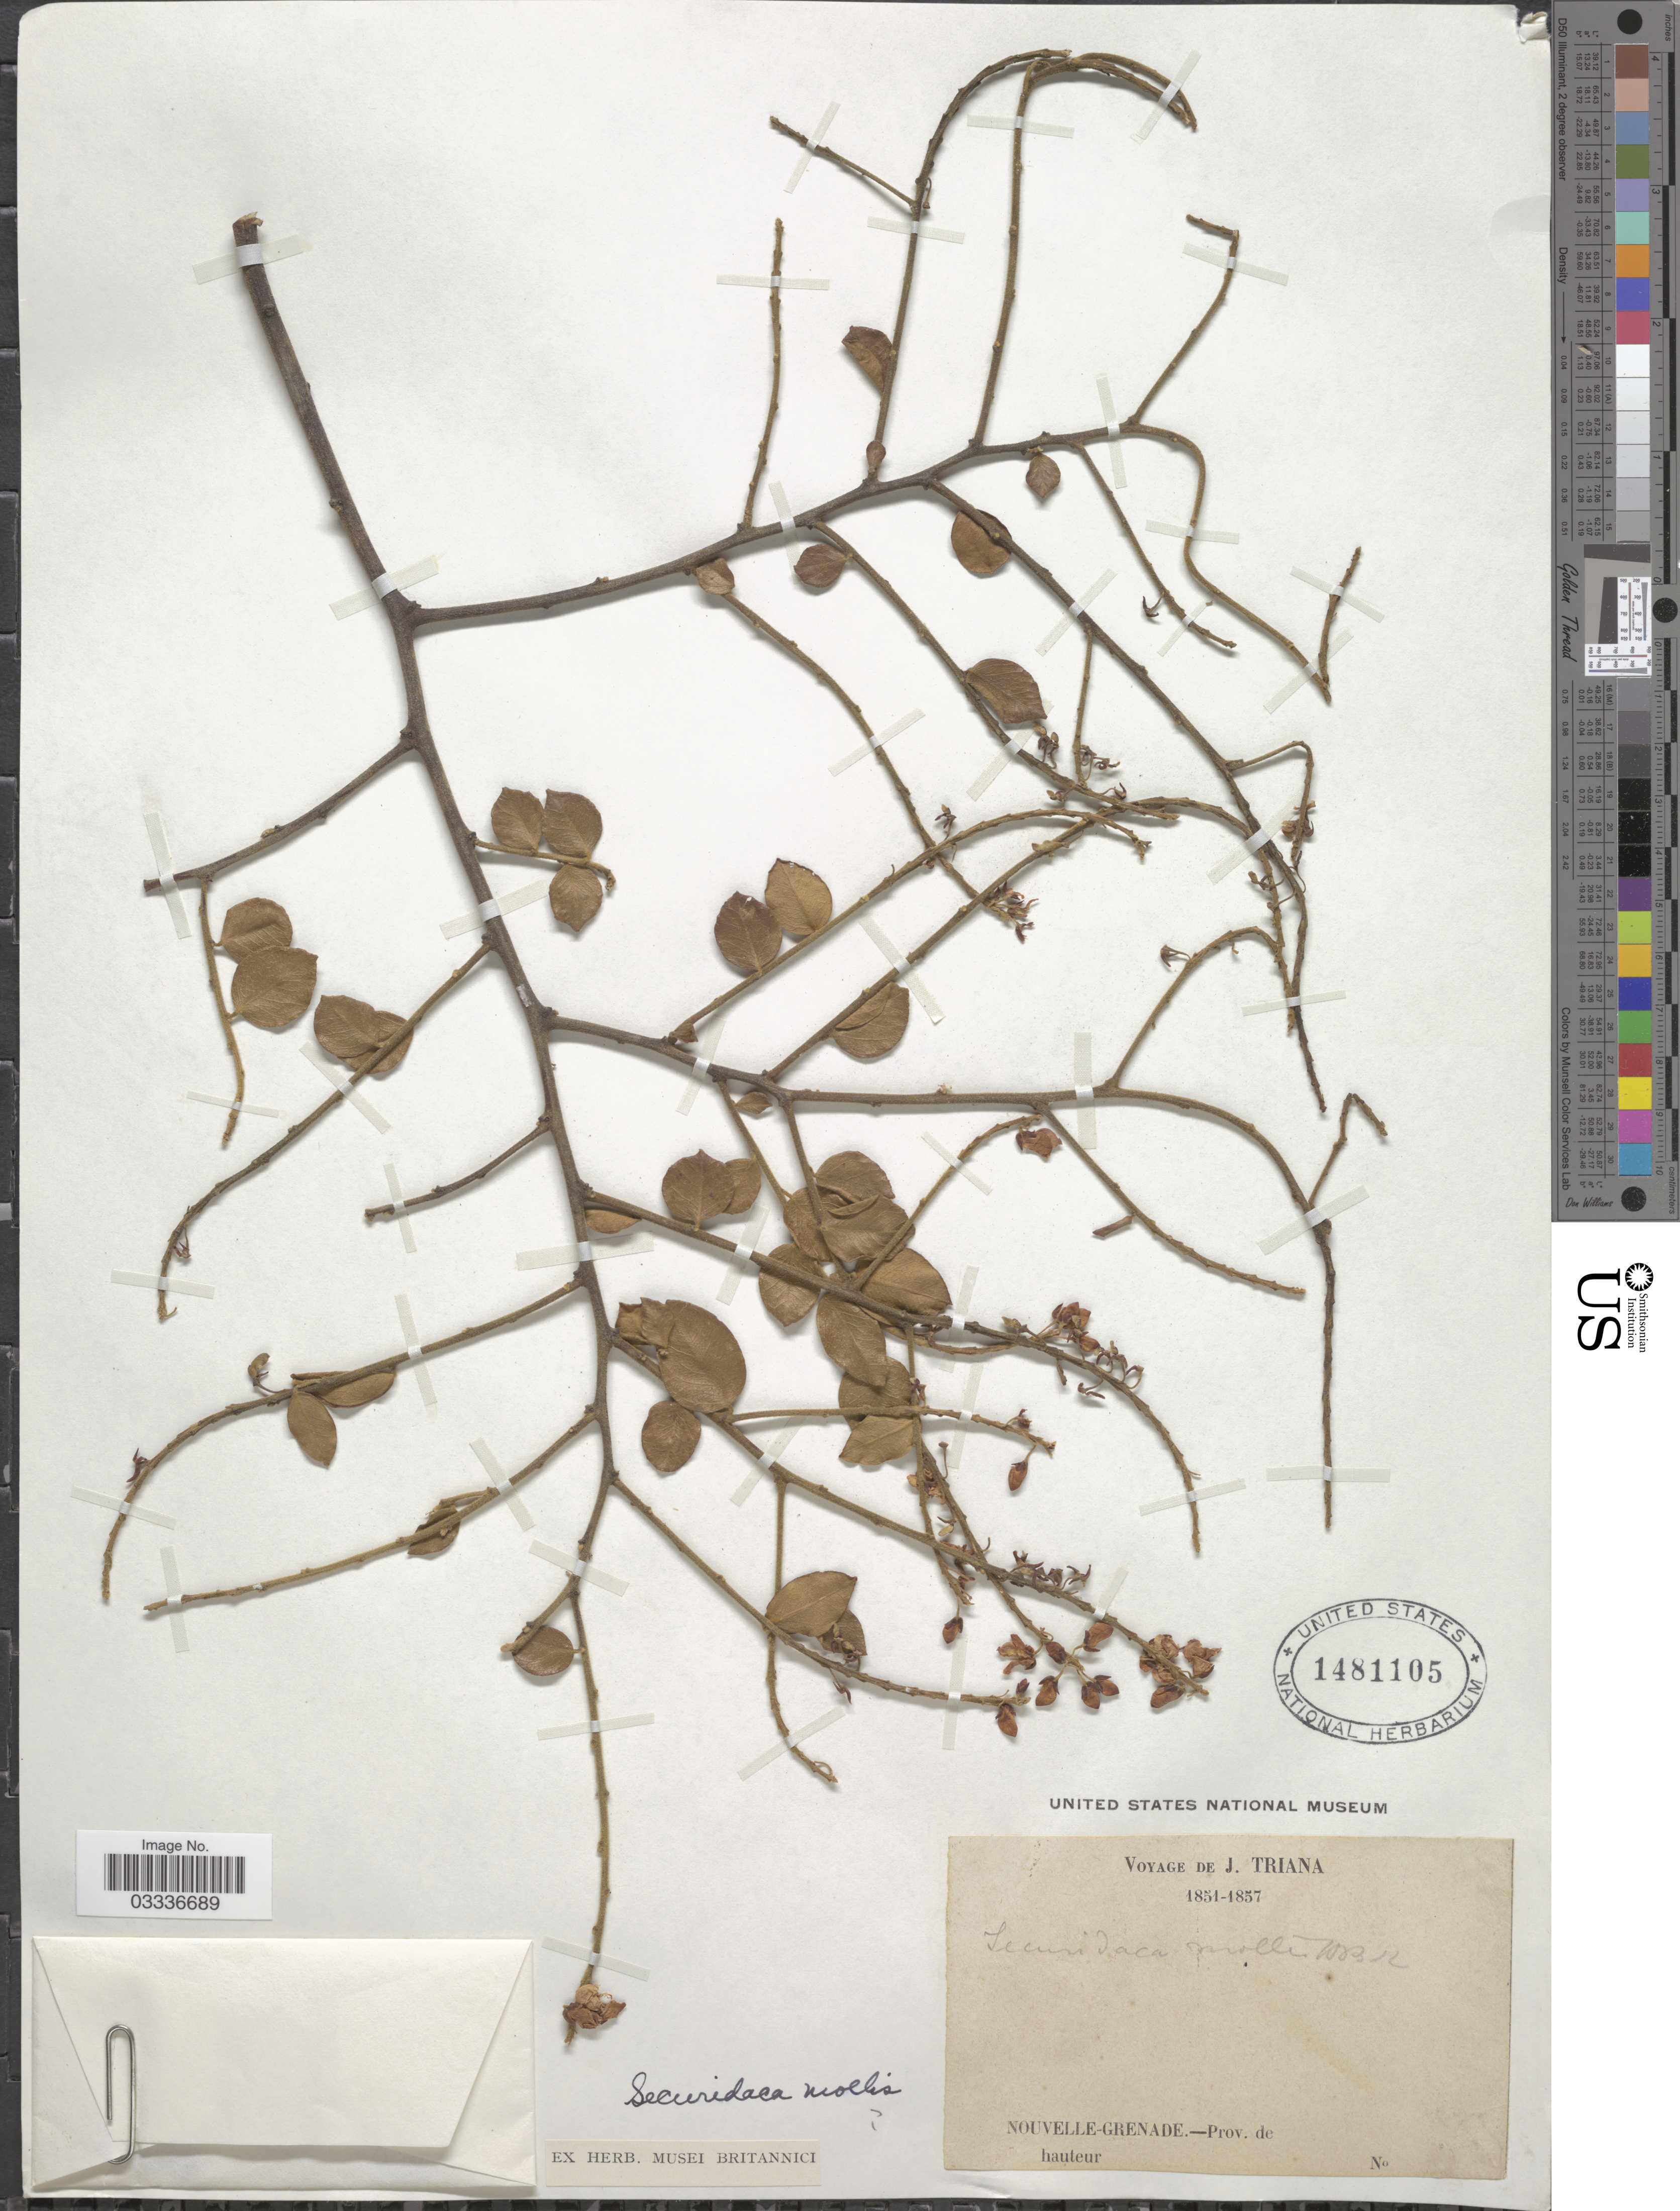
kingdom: Plantae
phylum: Tracheophyta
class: Magnoliopsida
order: Fabales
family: Polygalaceae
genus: Securidaca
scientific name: Securidaca sp.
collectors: J. Triana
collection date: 1851/1857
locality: Nouvelle-Grenade.-Prov. de.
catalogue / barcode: US 1481105